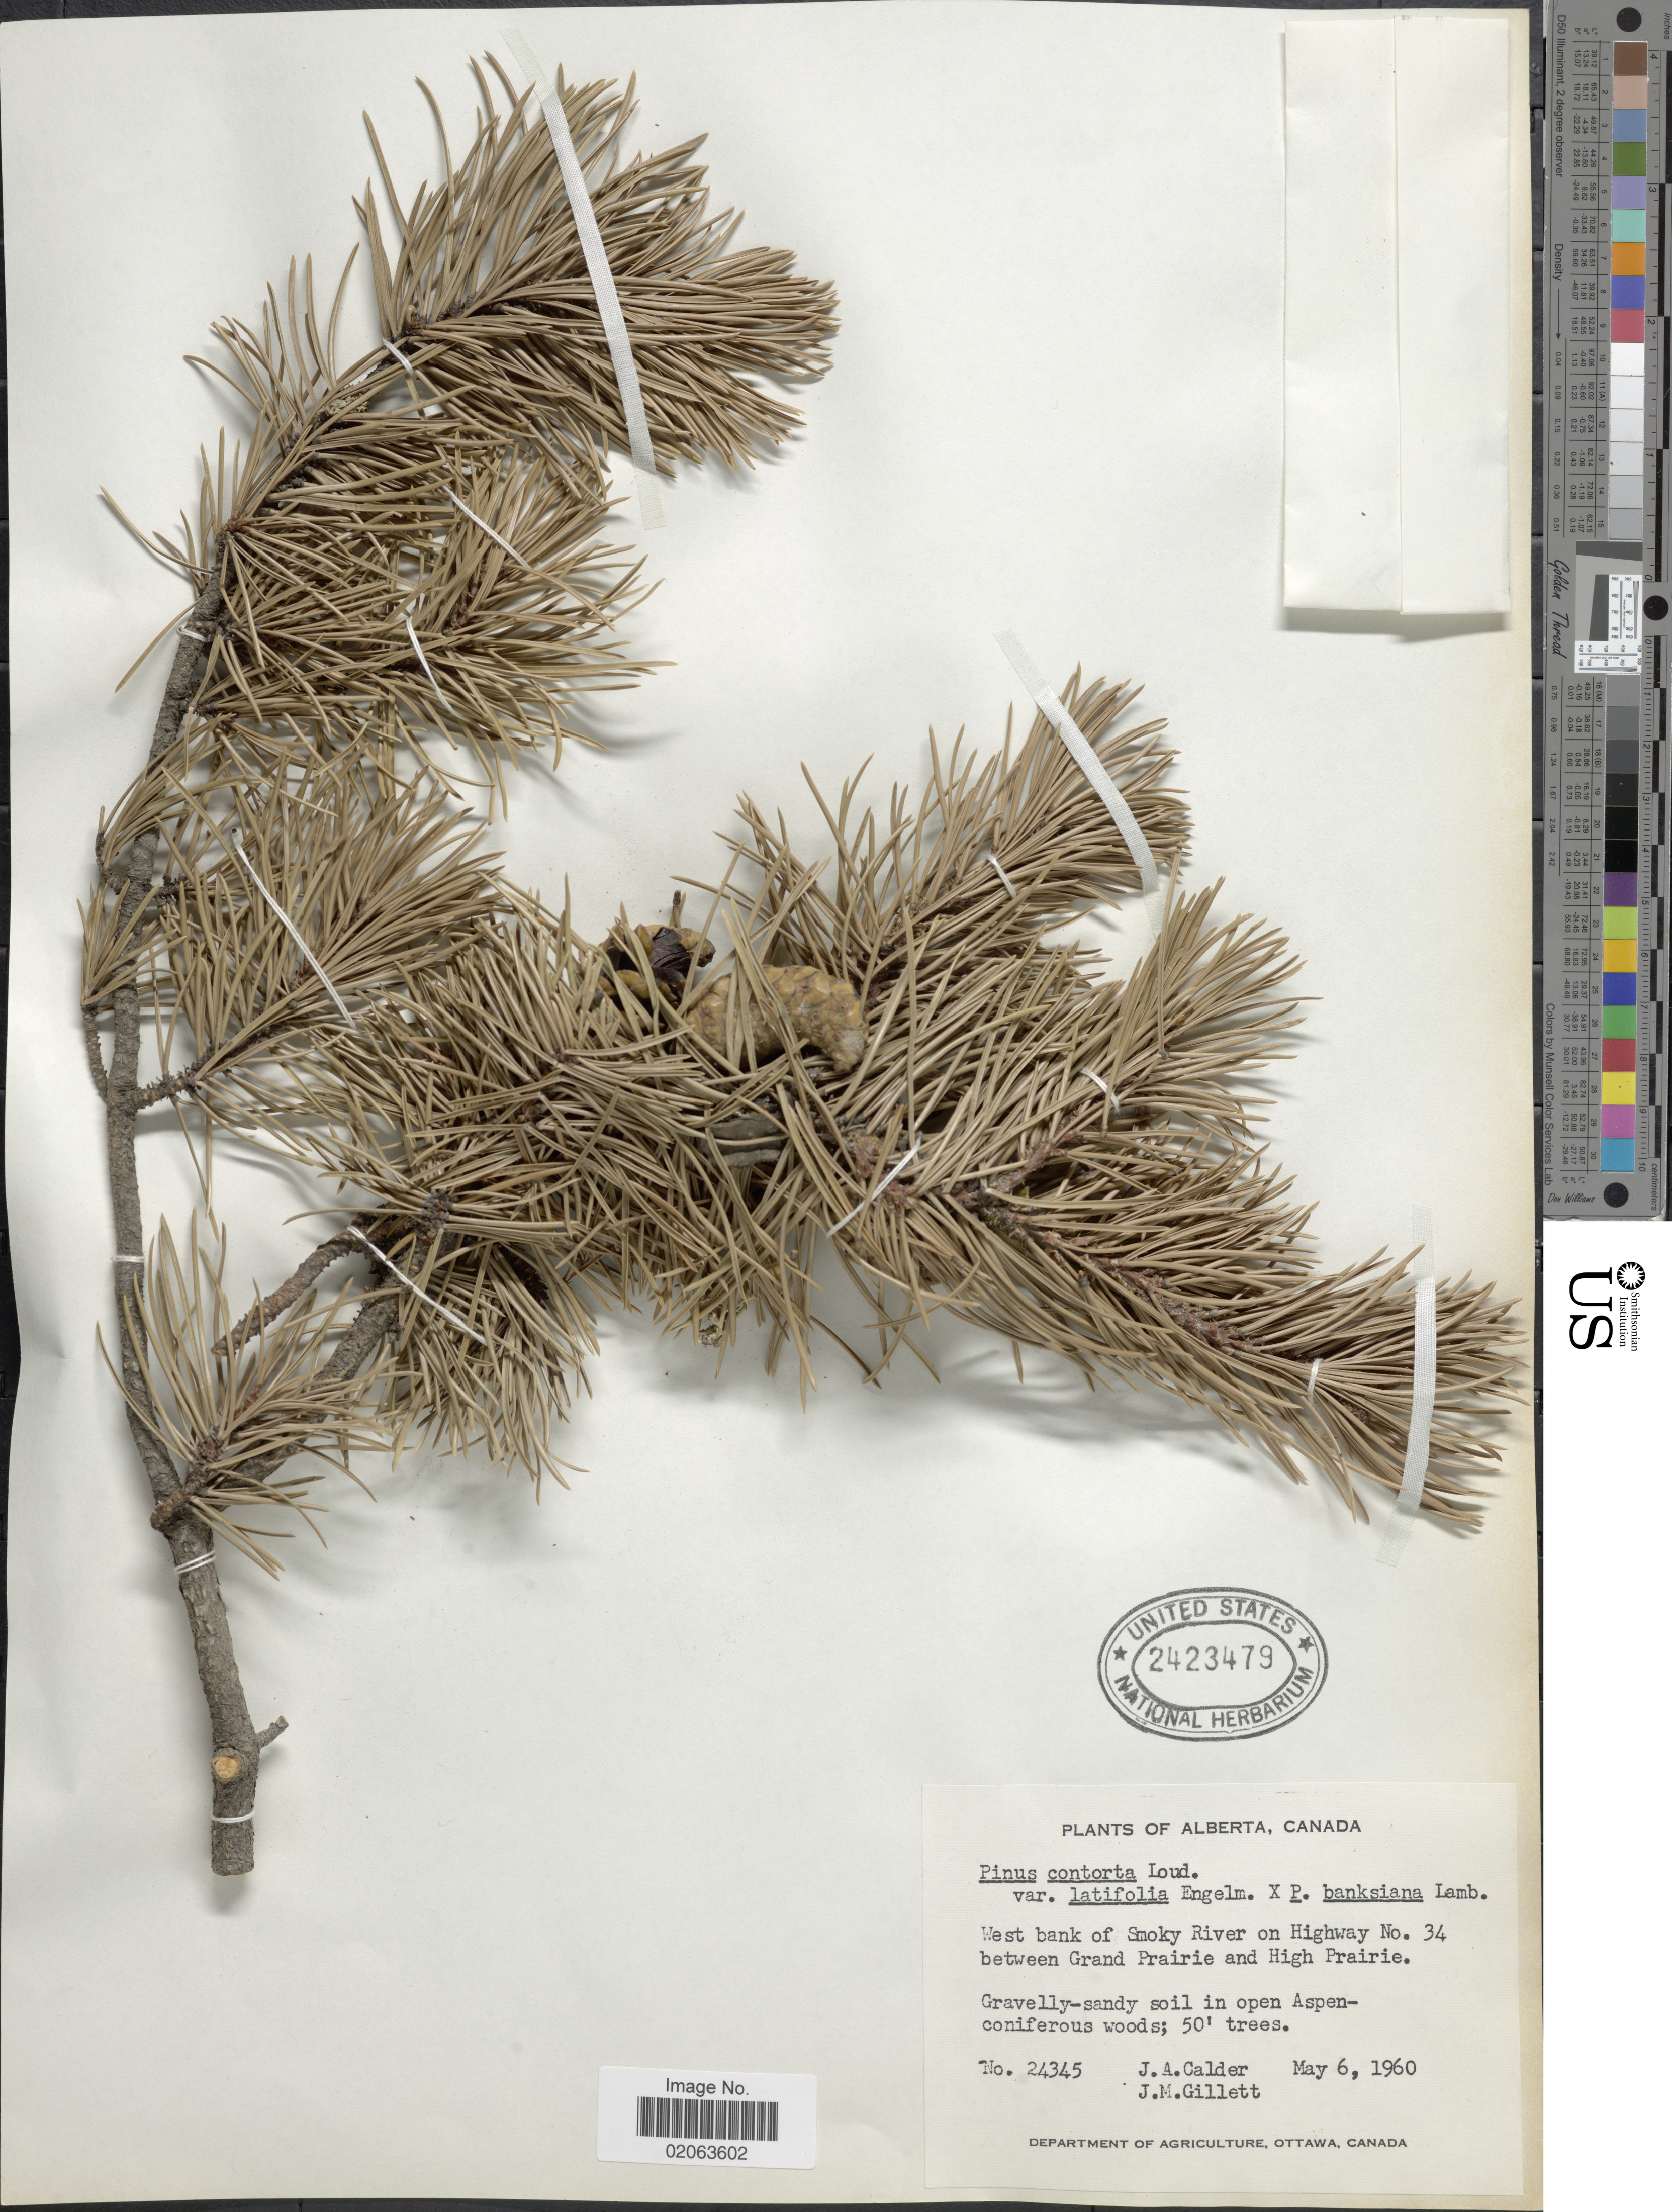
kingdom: Plantae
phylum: Tracheophyta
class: Pinopsida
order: Pinales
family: Pinaceae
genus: Pinus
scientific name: Pinus contorta var. latifolia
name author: Engelm. ex S. Watson in C. King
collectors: J. A. Calder & J. M. Gillett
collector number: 24345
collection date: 1960-05-06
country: Canada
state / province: Alberta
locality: Alberta, Canada. West bank of Smoky River on Highway No. 34 between Grand Prairie and High Prairie.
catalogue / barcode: US 2423479